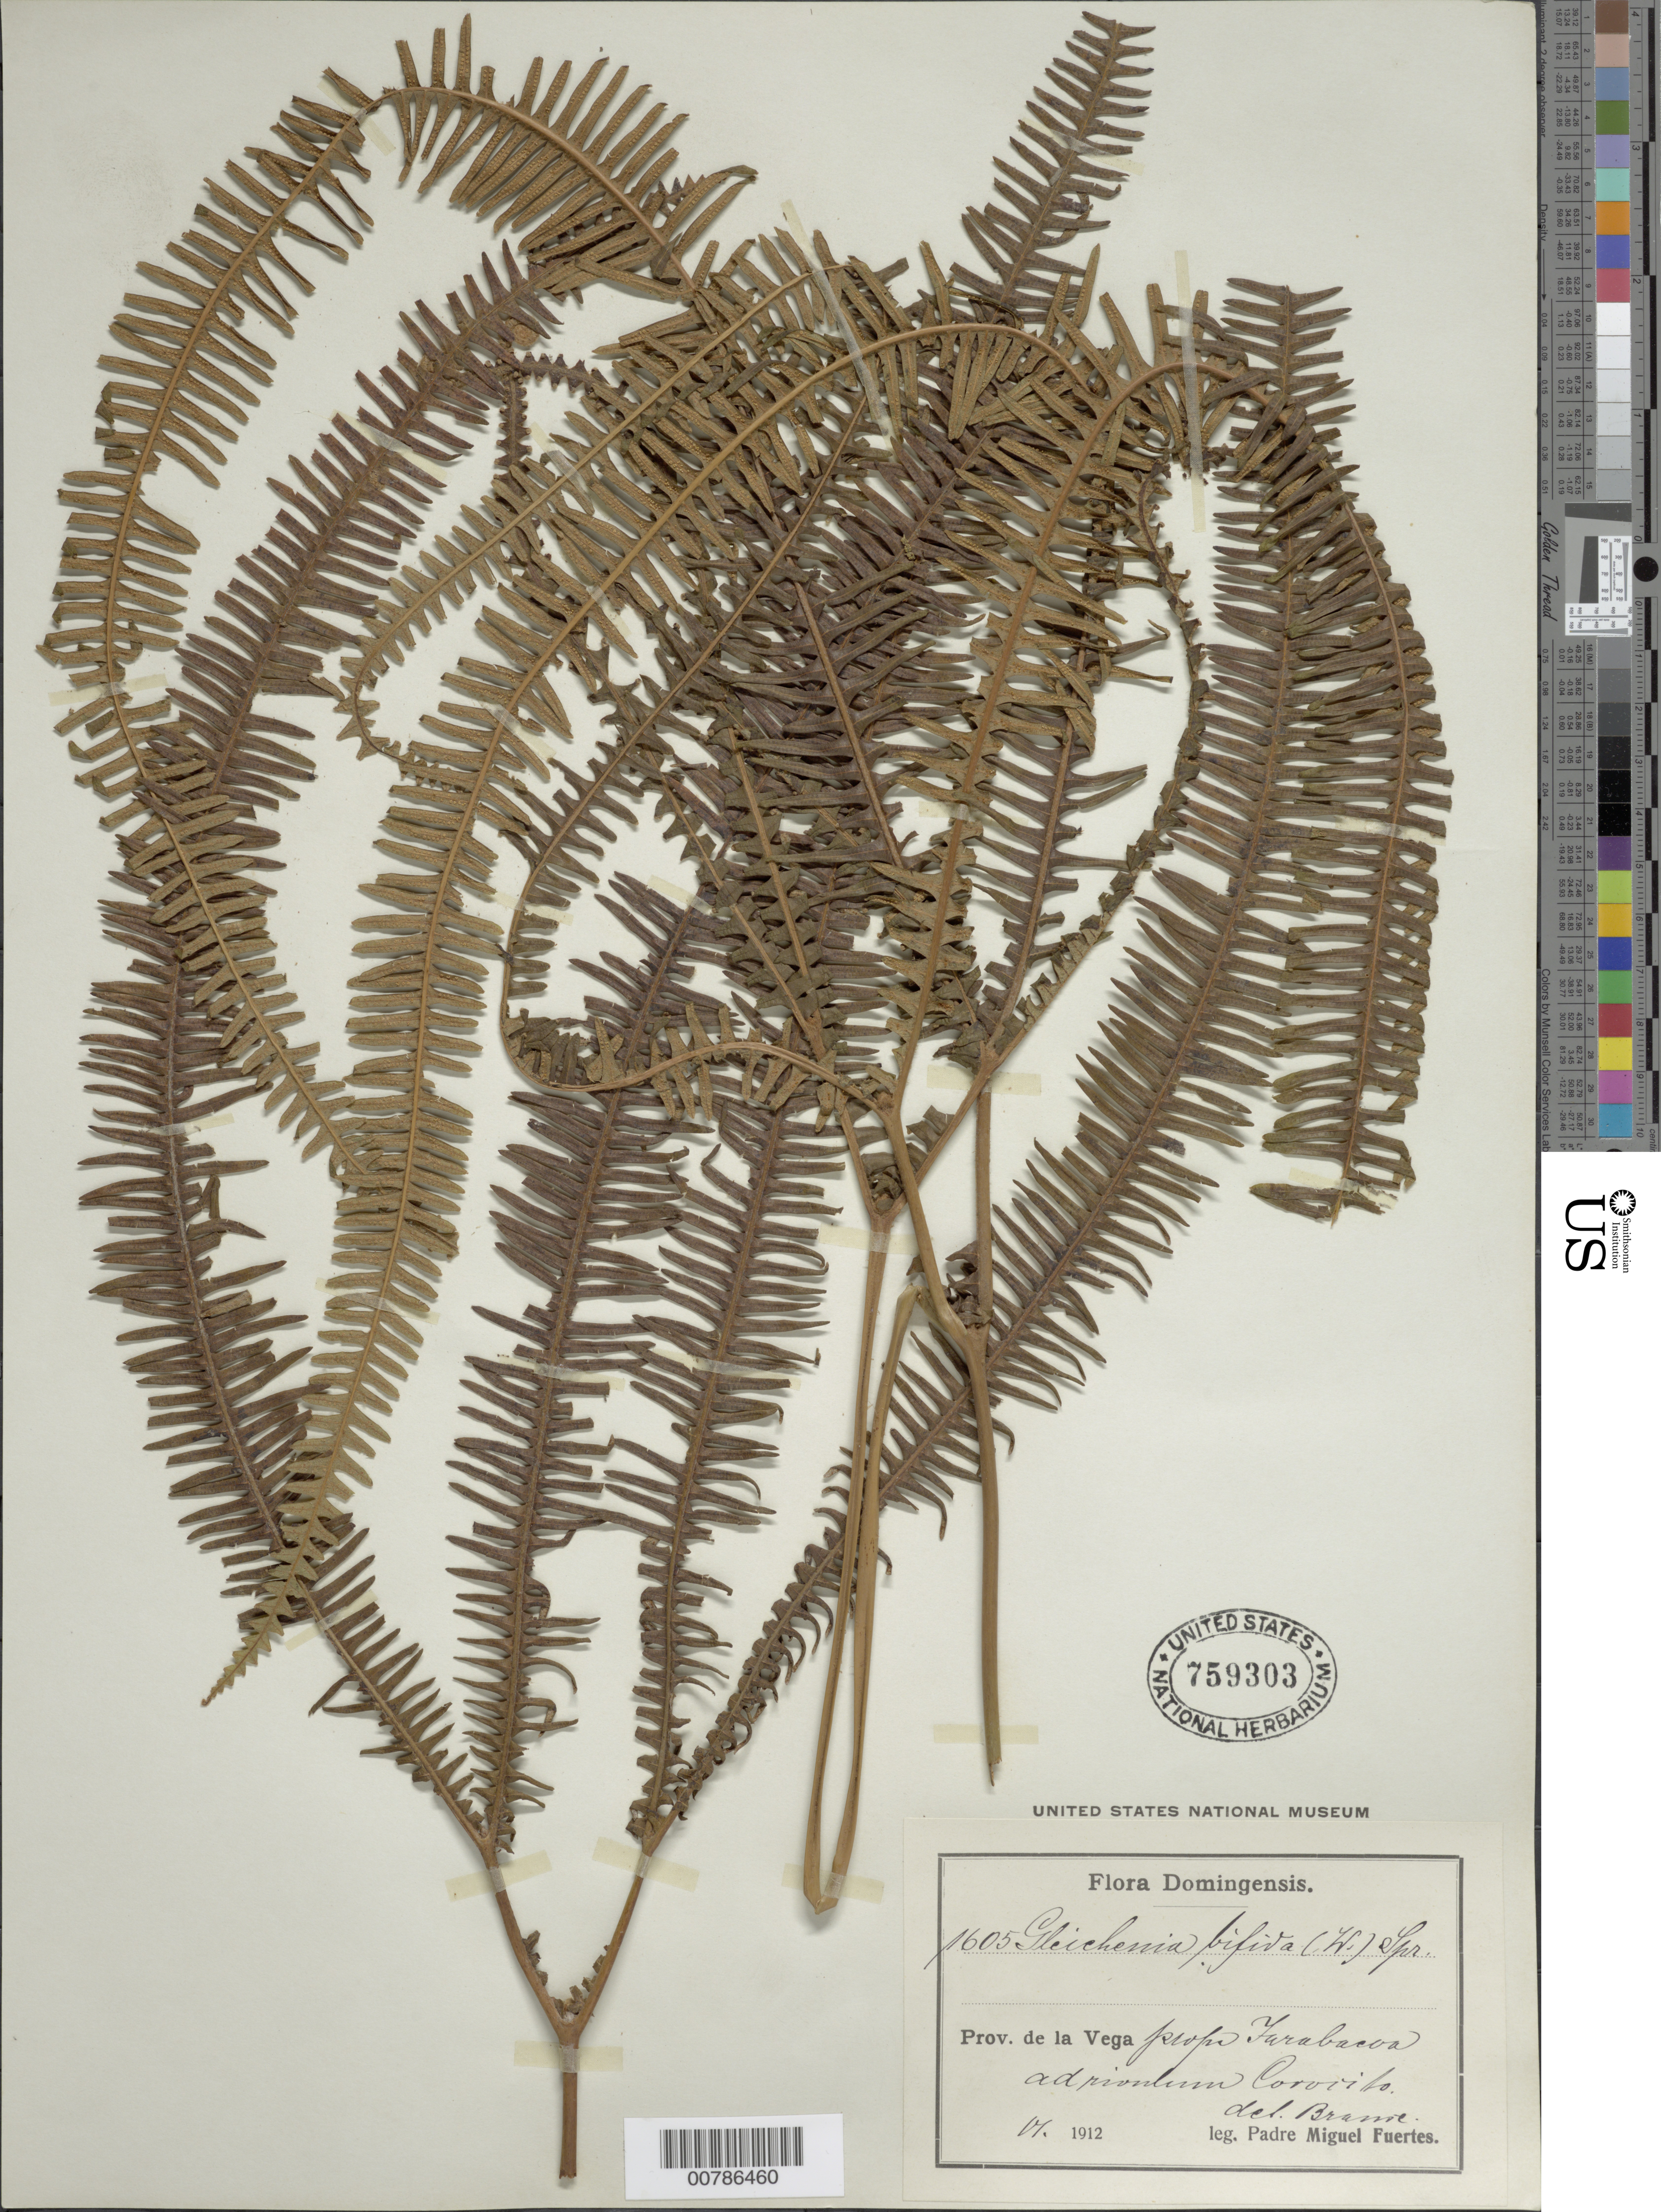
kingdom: Plantae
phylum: Tracheophyta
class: Polypodiopsida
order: Gleicheniales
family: Gleicheniaceae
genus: Sticherus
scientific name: Sticherus bifidus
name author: (Willd.) Ching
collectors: M. D. Fuertes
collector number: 1605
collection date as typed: Jul 1912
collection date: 1912-07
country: Dominican Republic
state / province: La Vega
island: Hispaniola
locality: Jarabacoa, Corvito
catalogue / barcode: US 759303